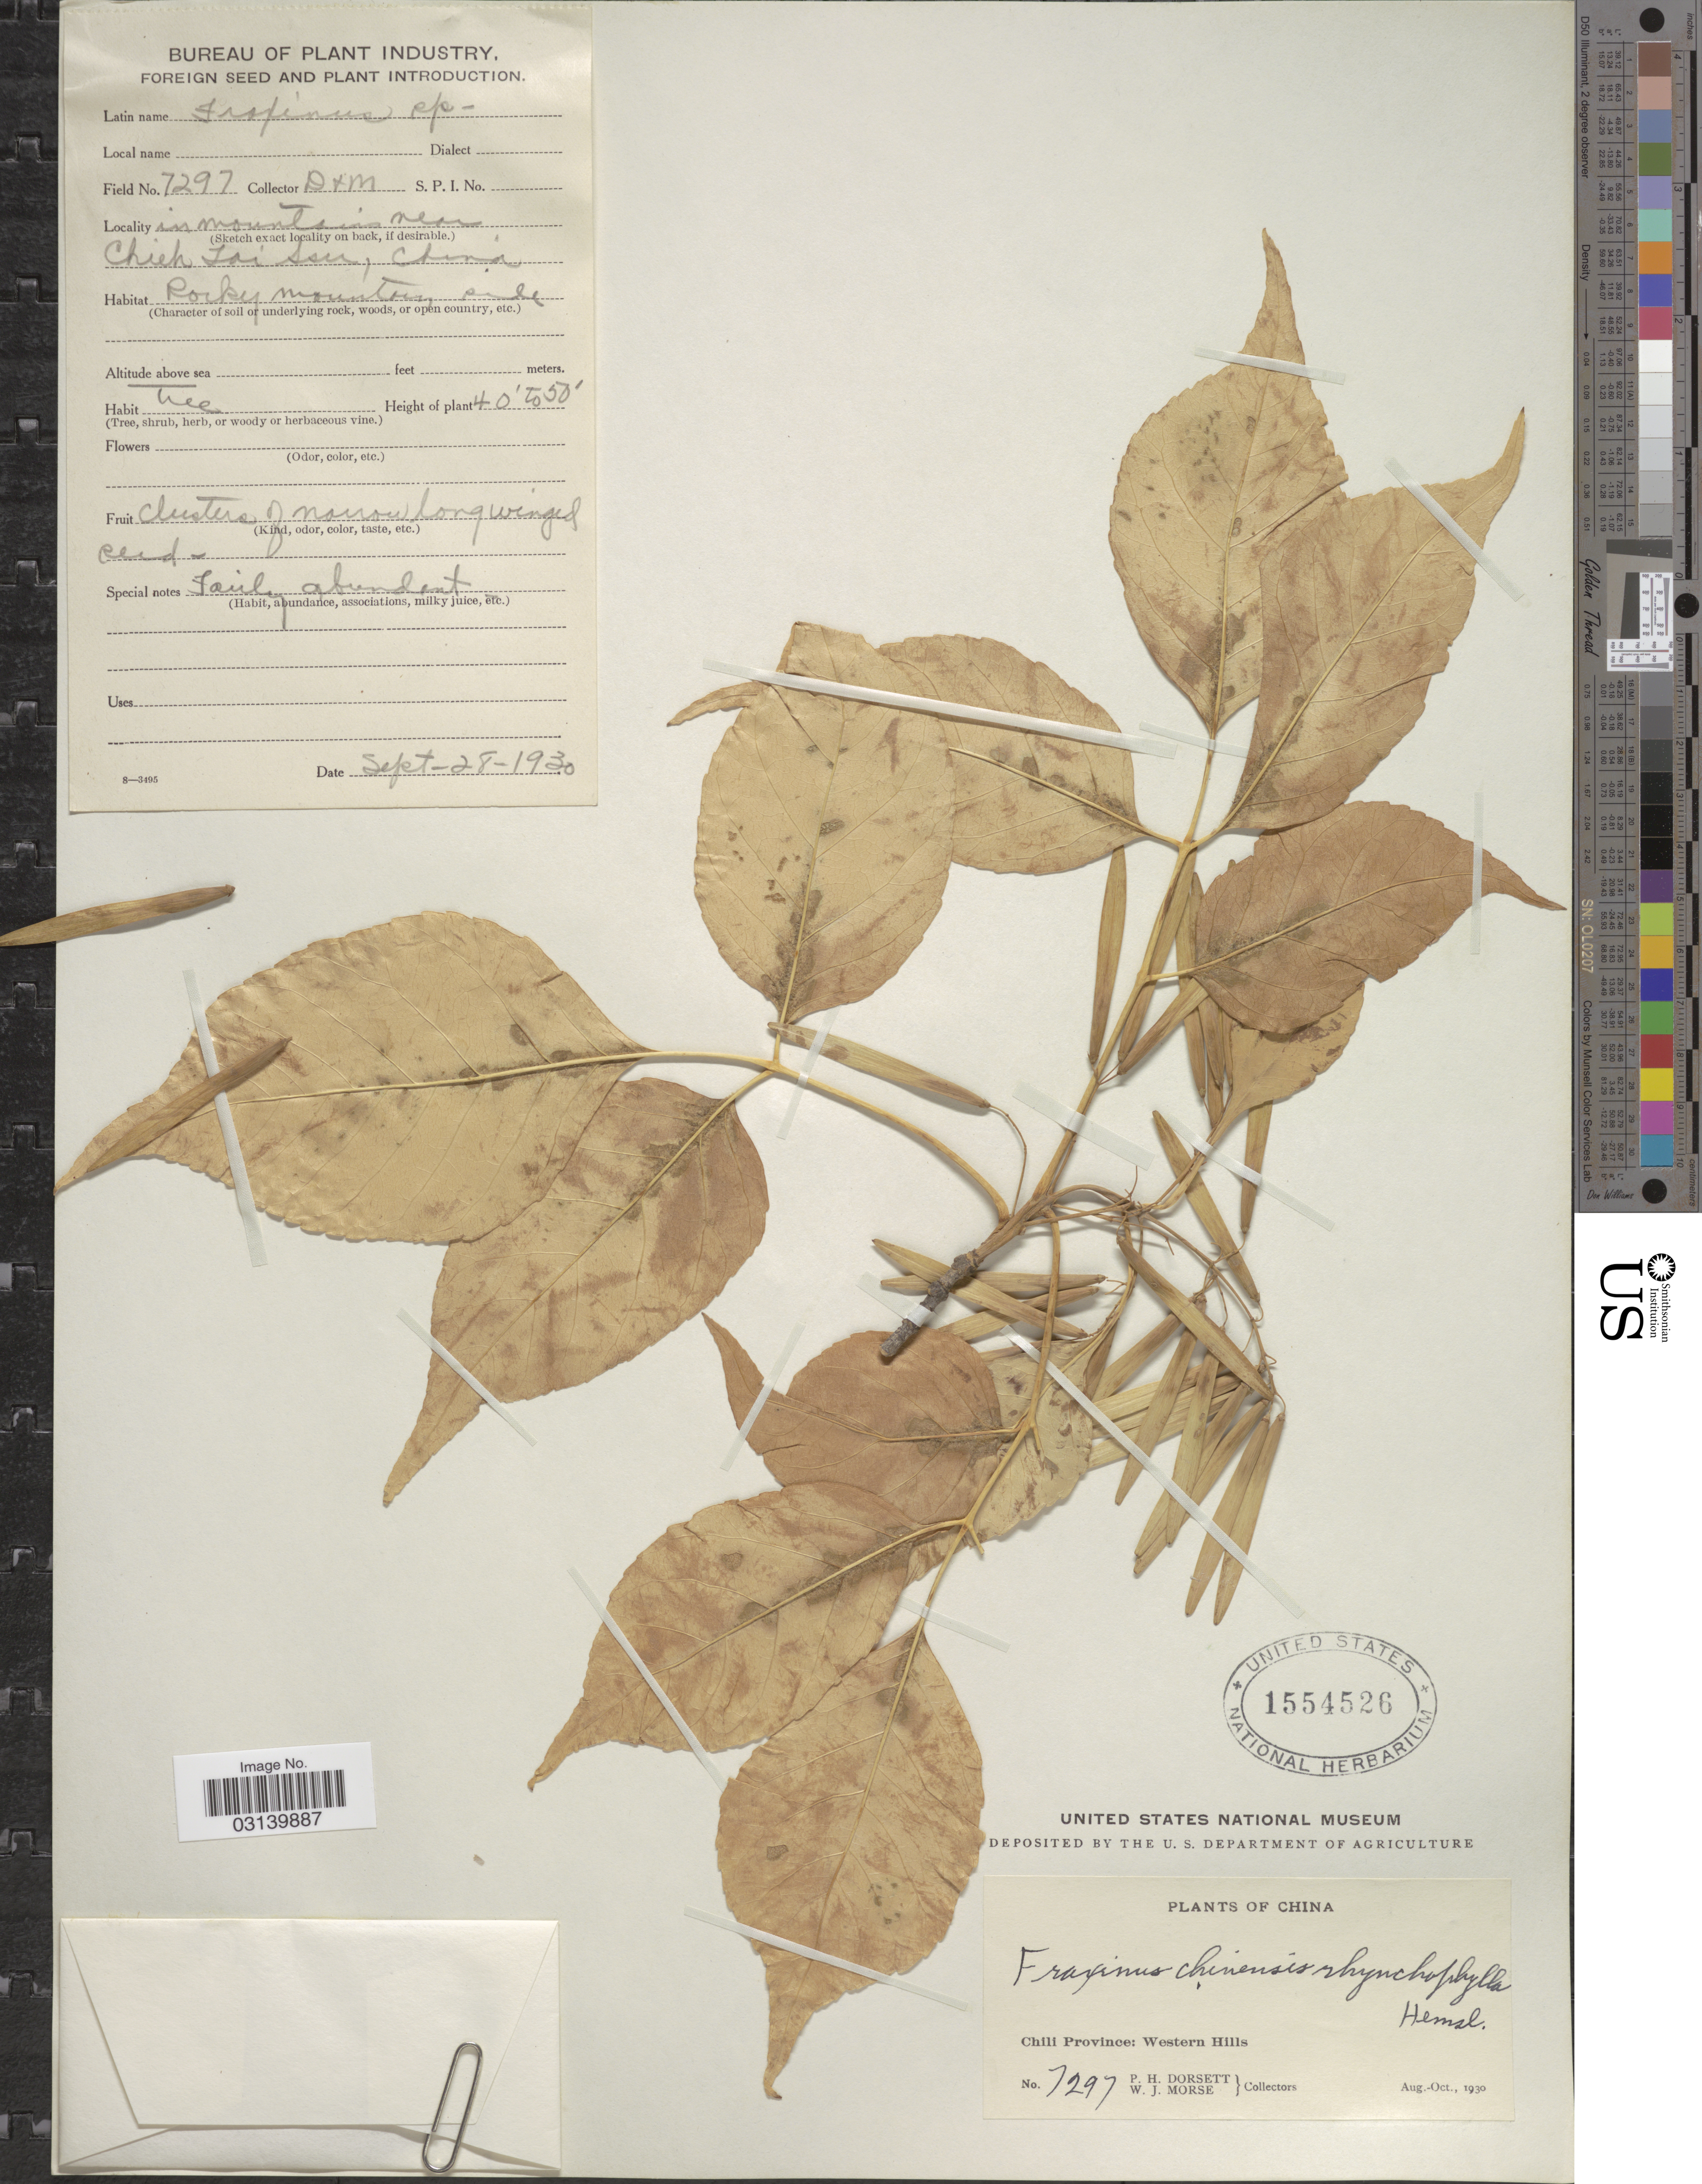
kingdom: Plantae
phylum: Tracheophyta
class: Magnoliopsida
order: Lamiales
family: Oleaceae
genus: Fraxinus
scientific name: Fraxinus chinensis var. rhynchophylla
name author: (Hance) Hemsl.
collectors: P. H. Dorsett & W. J. Morse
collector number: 7297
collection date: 1930-09-28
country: China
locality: Chili Province: Western Hills. In mountains near Chieh Tai Tsin. [interpreted]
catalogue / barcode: US 1554526